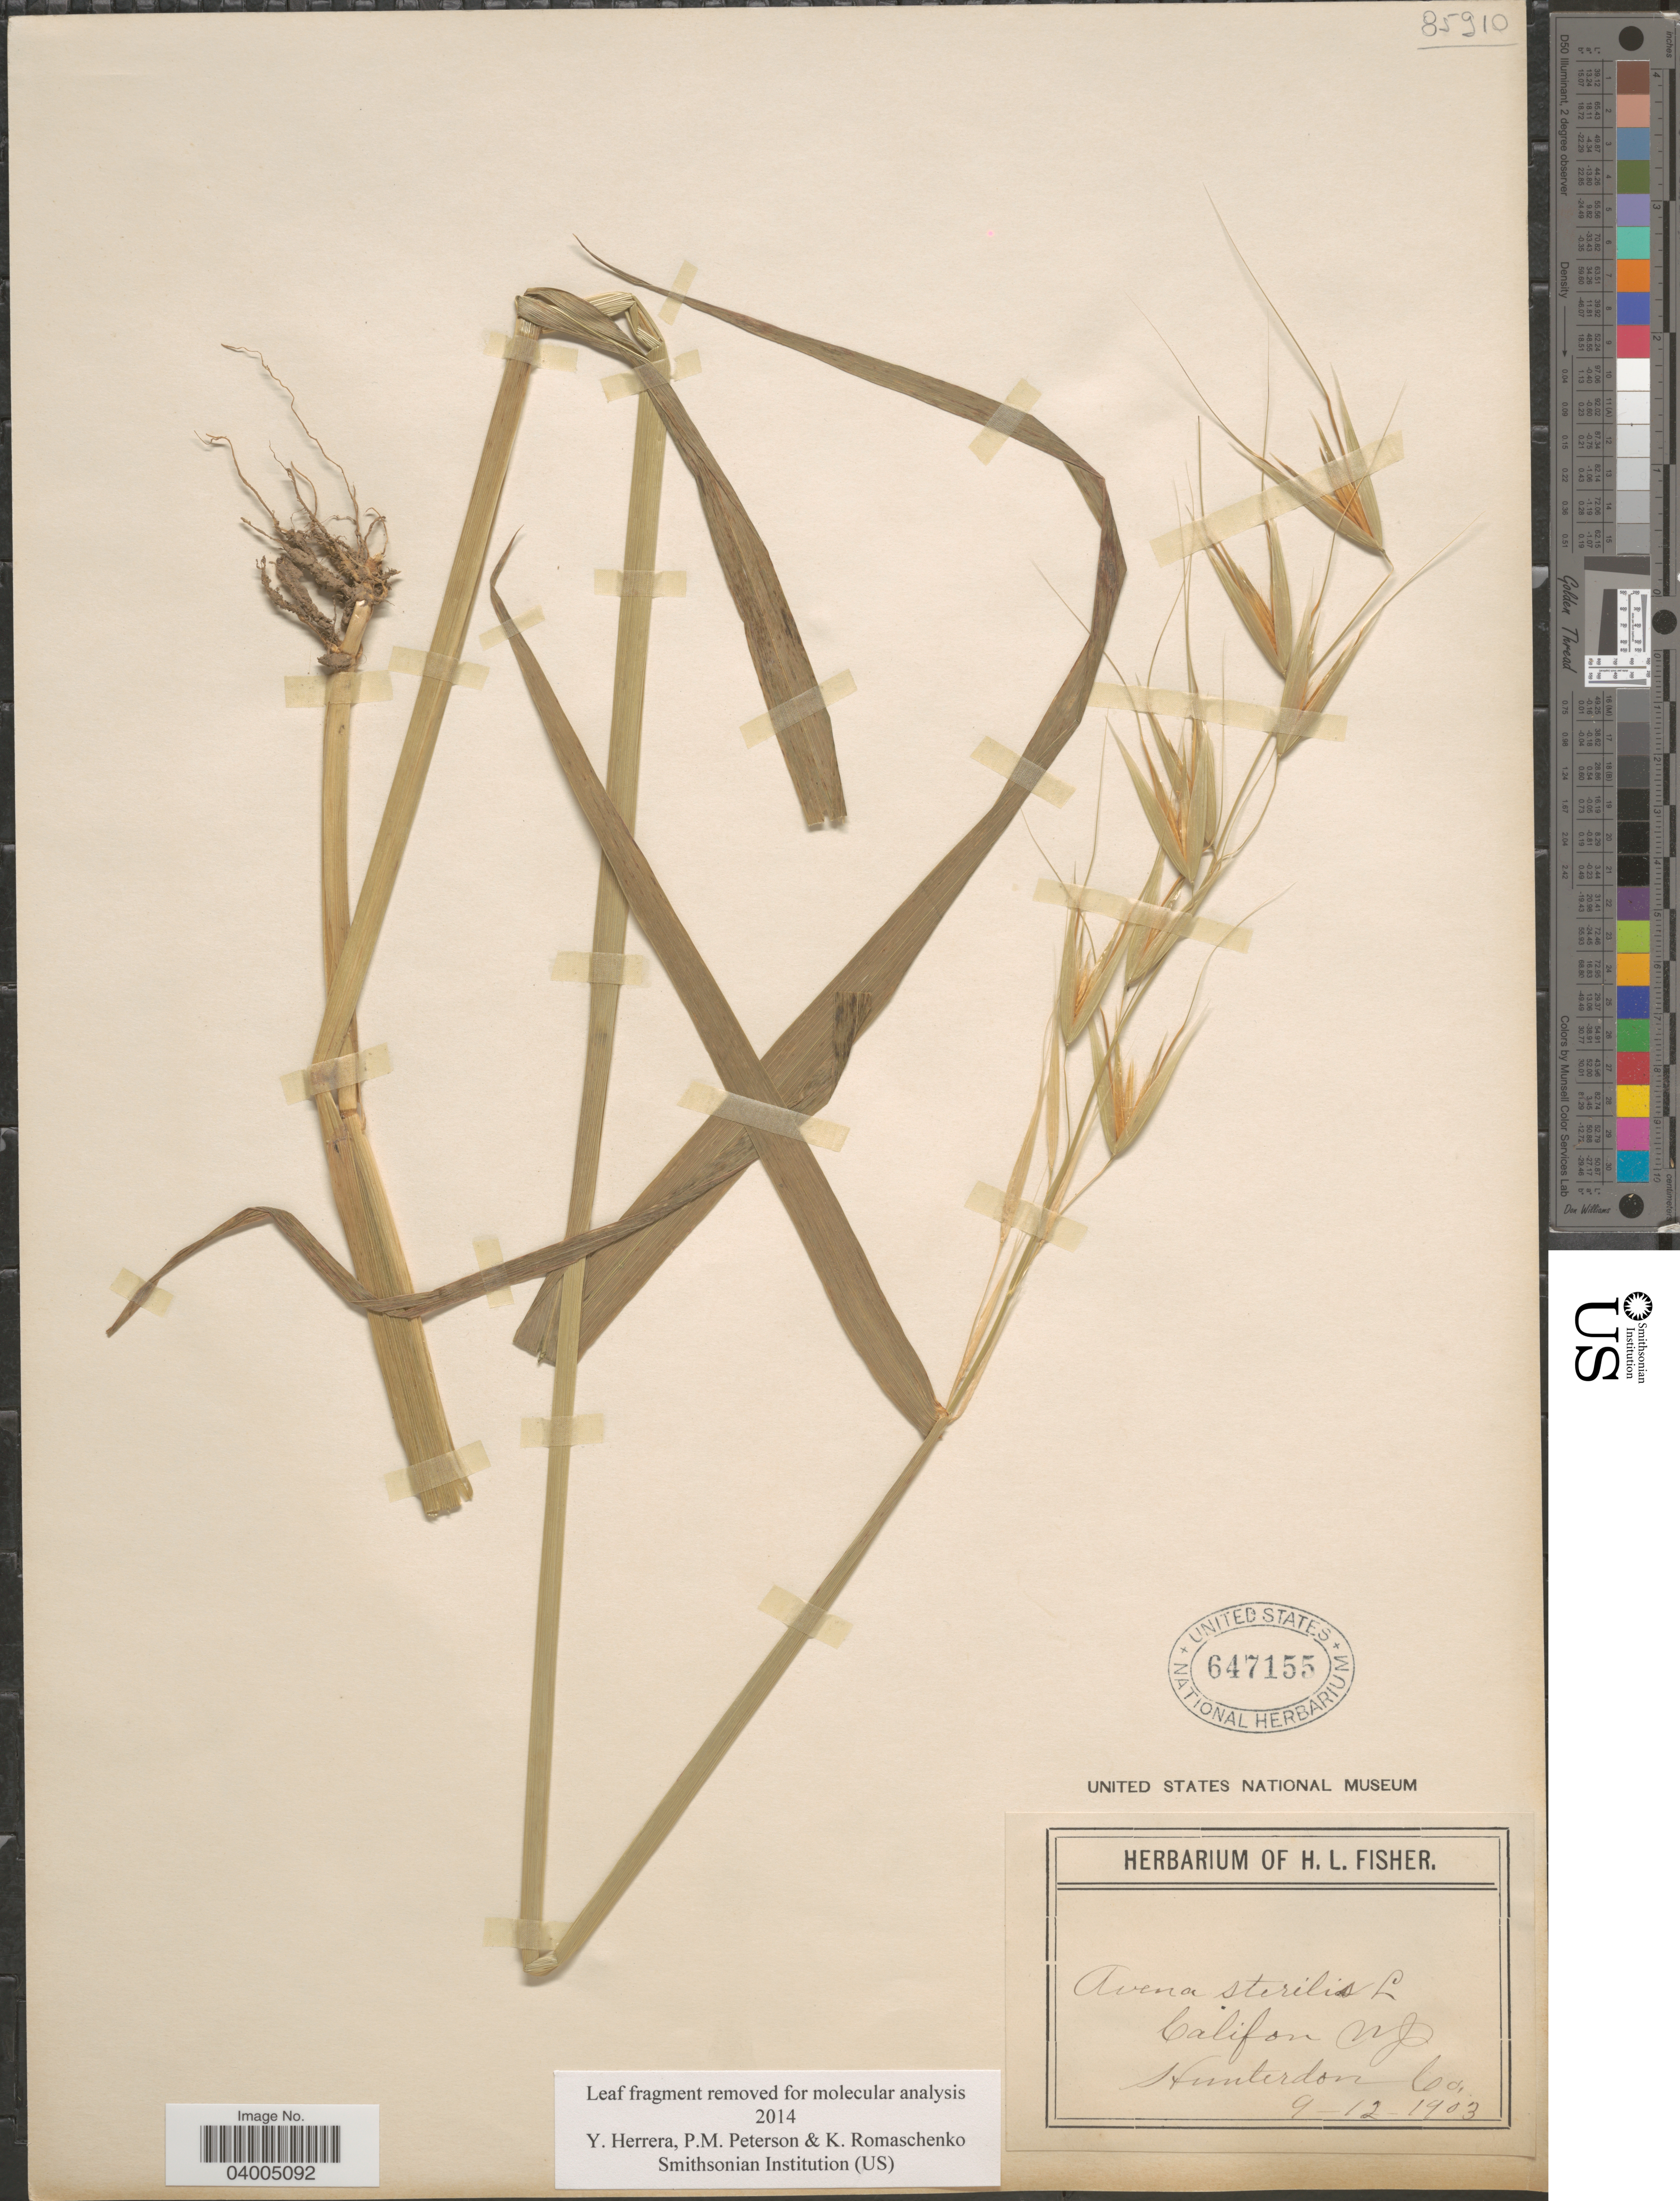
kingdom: Plantae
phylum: Tracheophyta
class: Liliopsida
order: Poales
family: Poaceae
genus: Avena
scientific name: Avena sterilis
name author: L.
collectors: ex herb. of H. L. Fisher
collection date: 1903-09-12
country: United States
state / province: New Jersey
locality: Califon. Hunterdon Co.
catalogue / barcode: US 647155